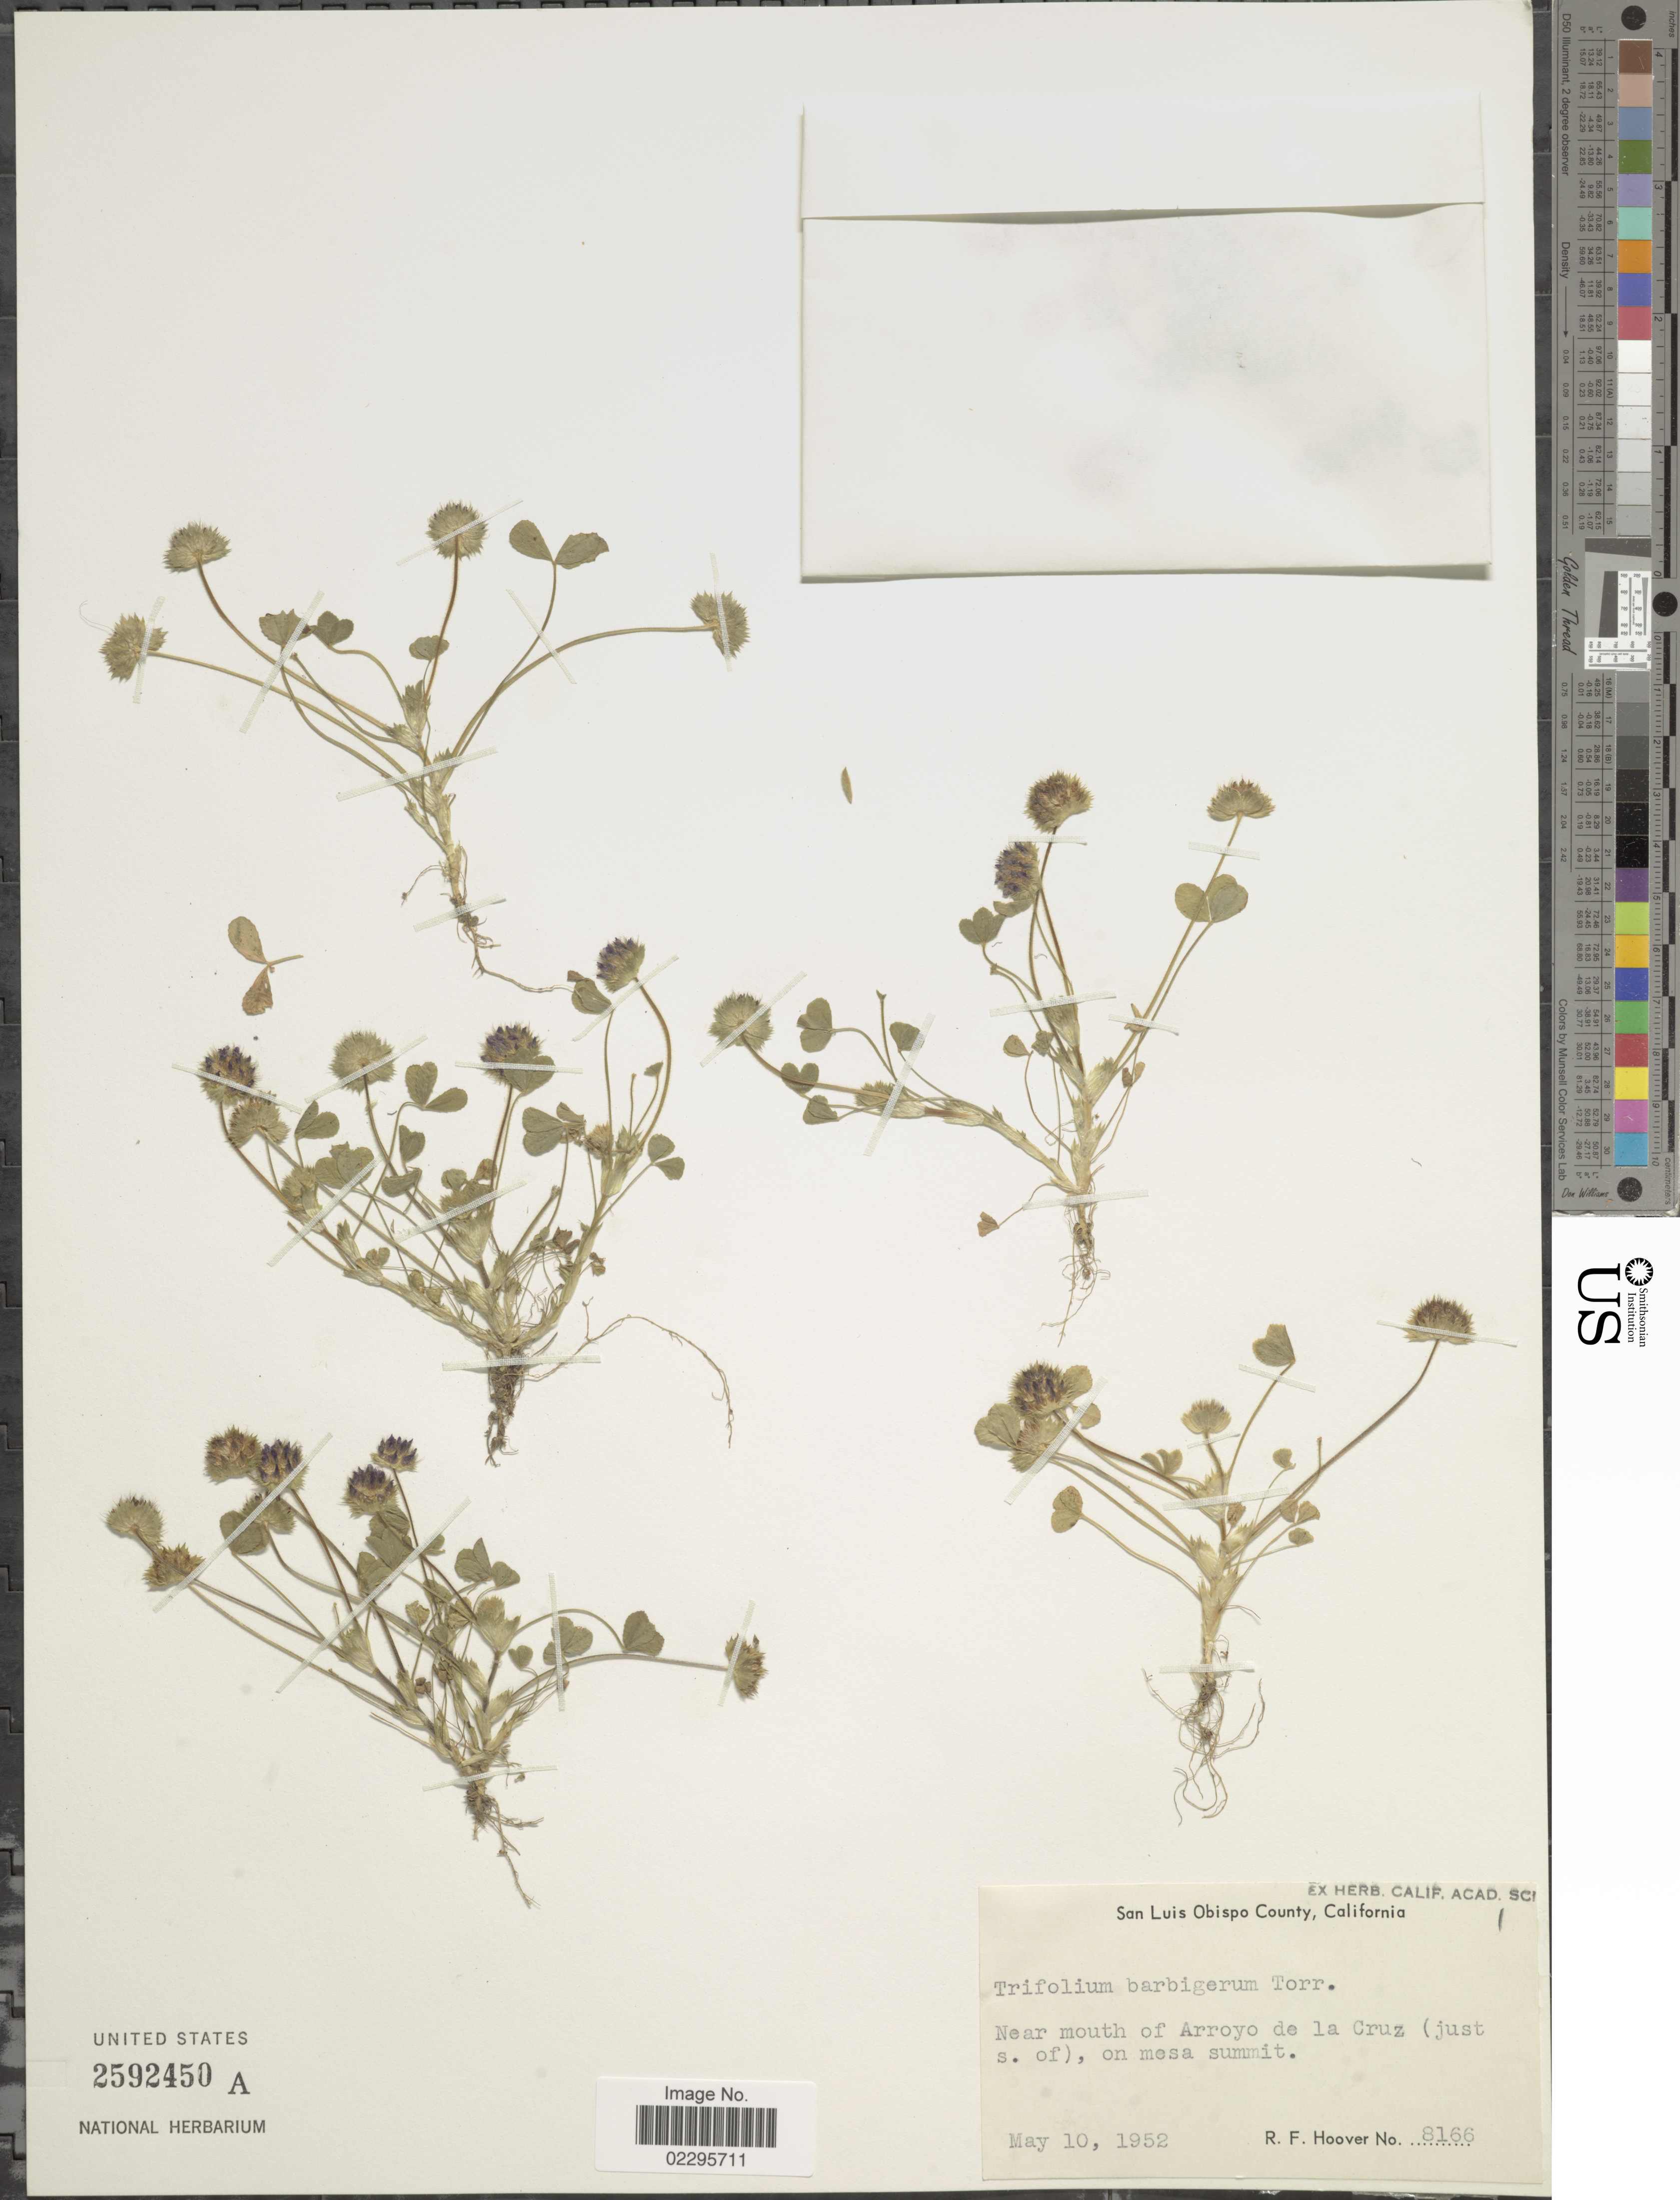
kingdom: Plantae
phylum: Tracheophyta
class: Magnoliopsida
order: Fabales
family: Fabaceae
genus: Trifolium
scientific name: Trifolium barbigerum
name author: Torr.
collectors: R. F. Hoover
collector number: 8166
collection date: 1952-05-10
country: United States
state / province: California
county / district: San Luis Obispo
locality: San Luis Obispo County, near mouth of Arroyo de la Cruz (just s. of), on mesa summit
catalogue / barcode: US 2592450a